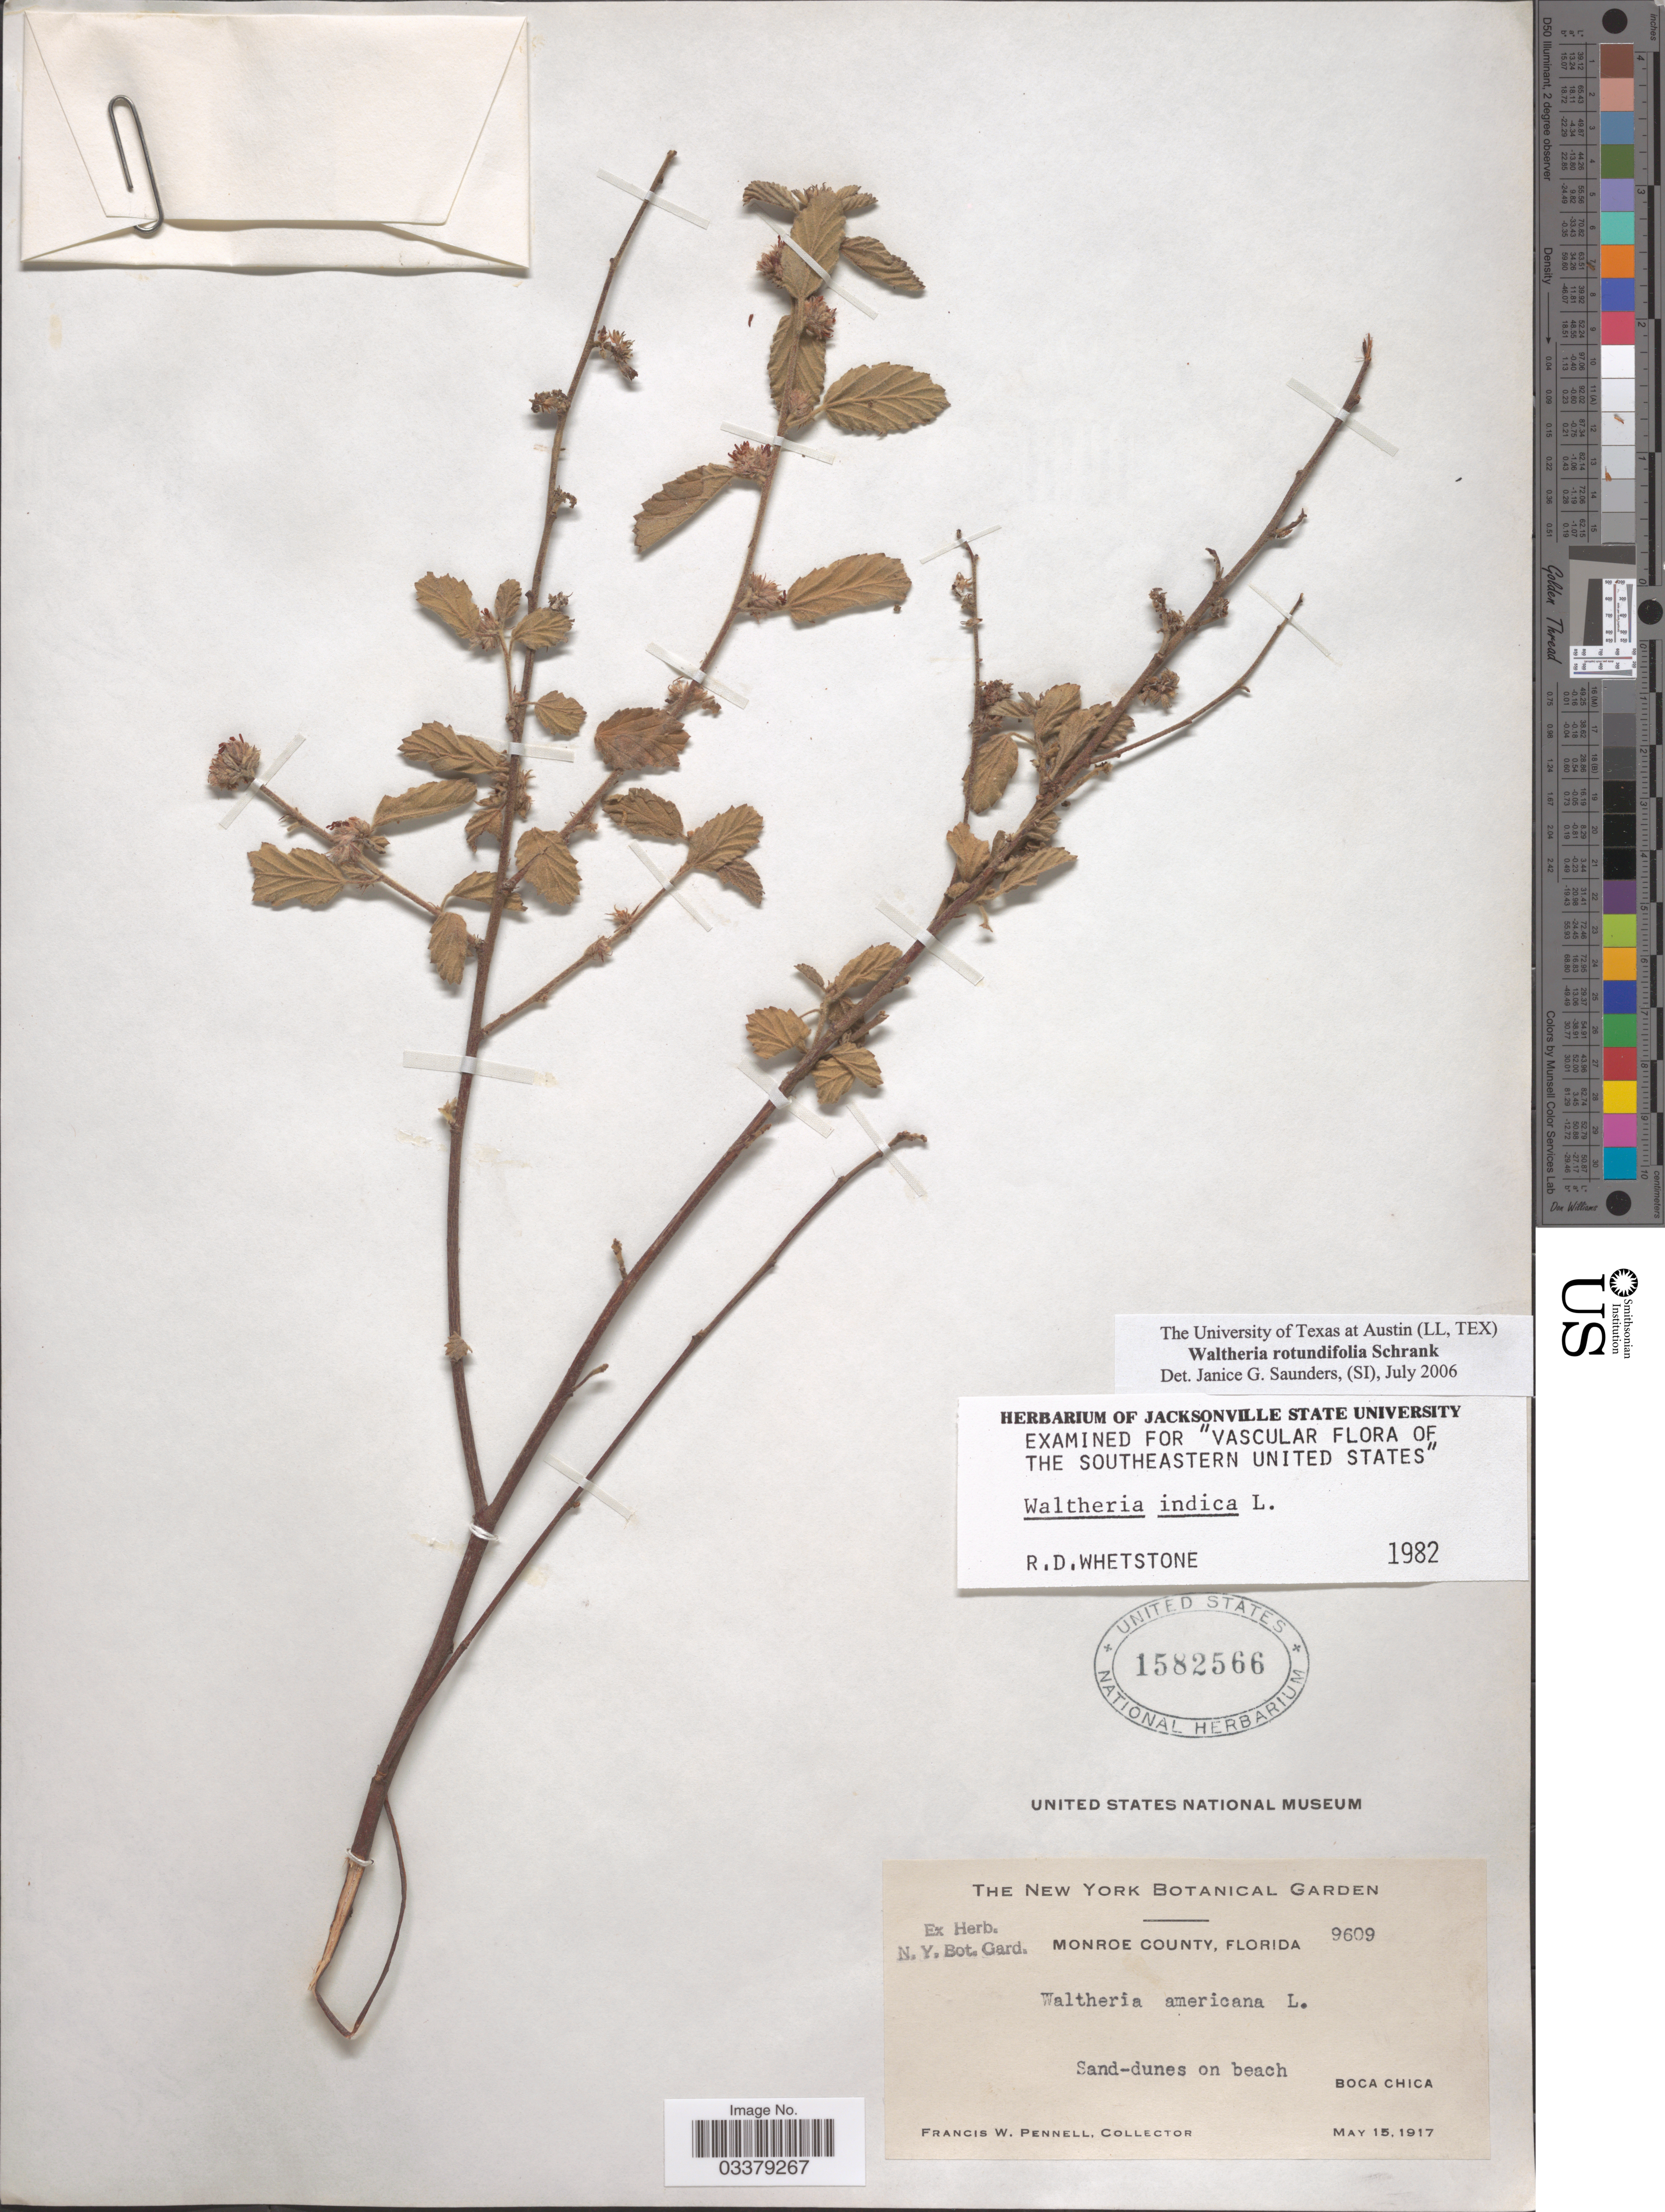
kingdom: Plantae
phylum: Tracheophyta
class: Magnoliopsida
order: Malvales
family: Malvaceae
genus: Waltheria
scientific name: Waltheria rotundifolia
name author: Schrank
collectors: F. W. Pennell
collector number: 9609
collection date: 1917-05-15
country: United States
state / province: Florida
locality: Monroe County. Sand-dunes on beach. Boca Chica.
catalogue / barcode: US 1582566